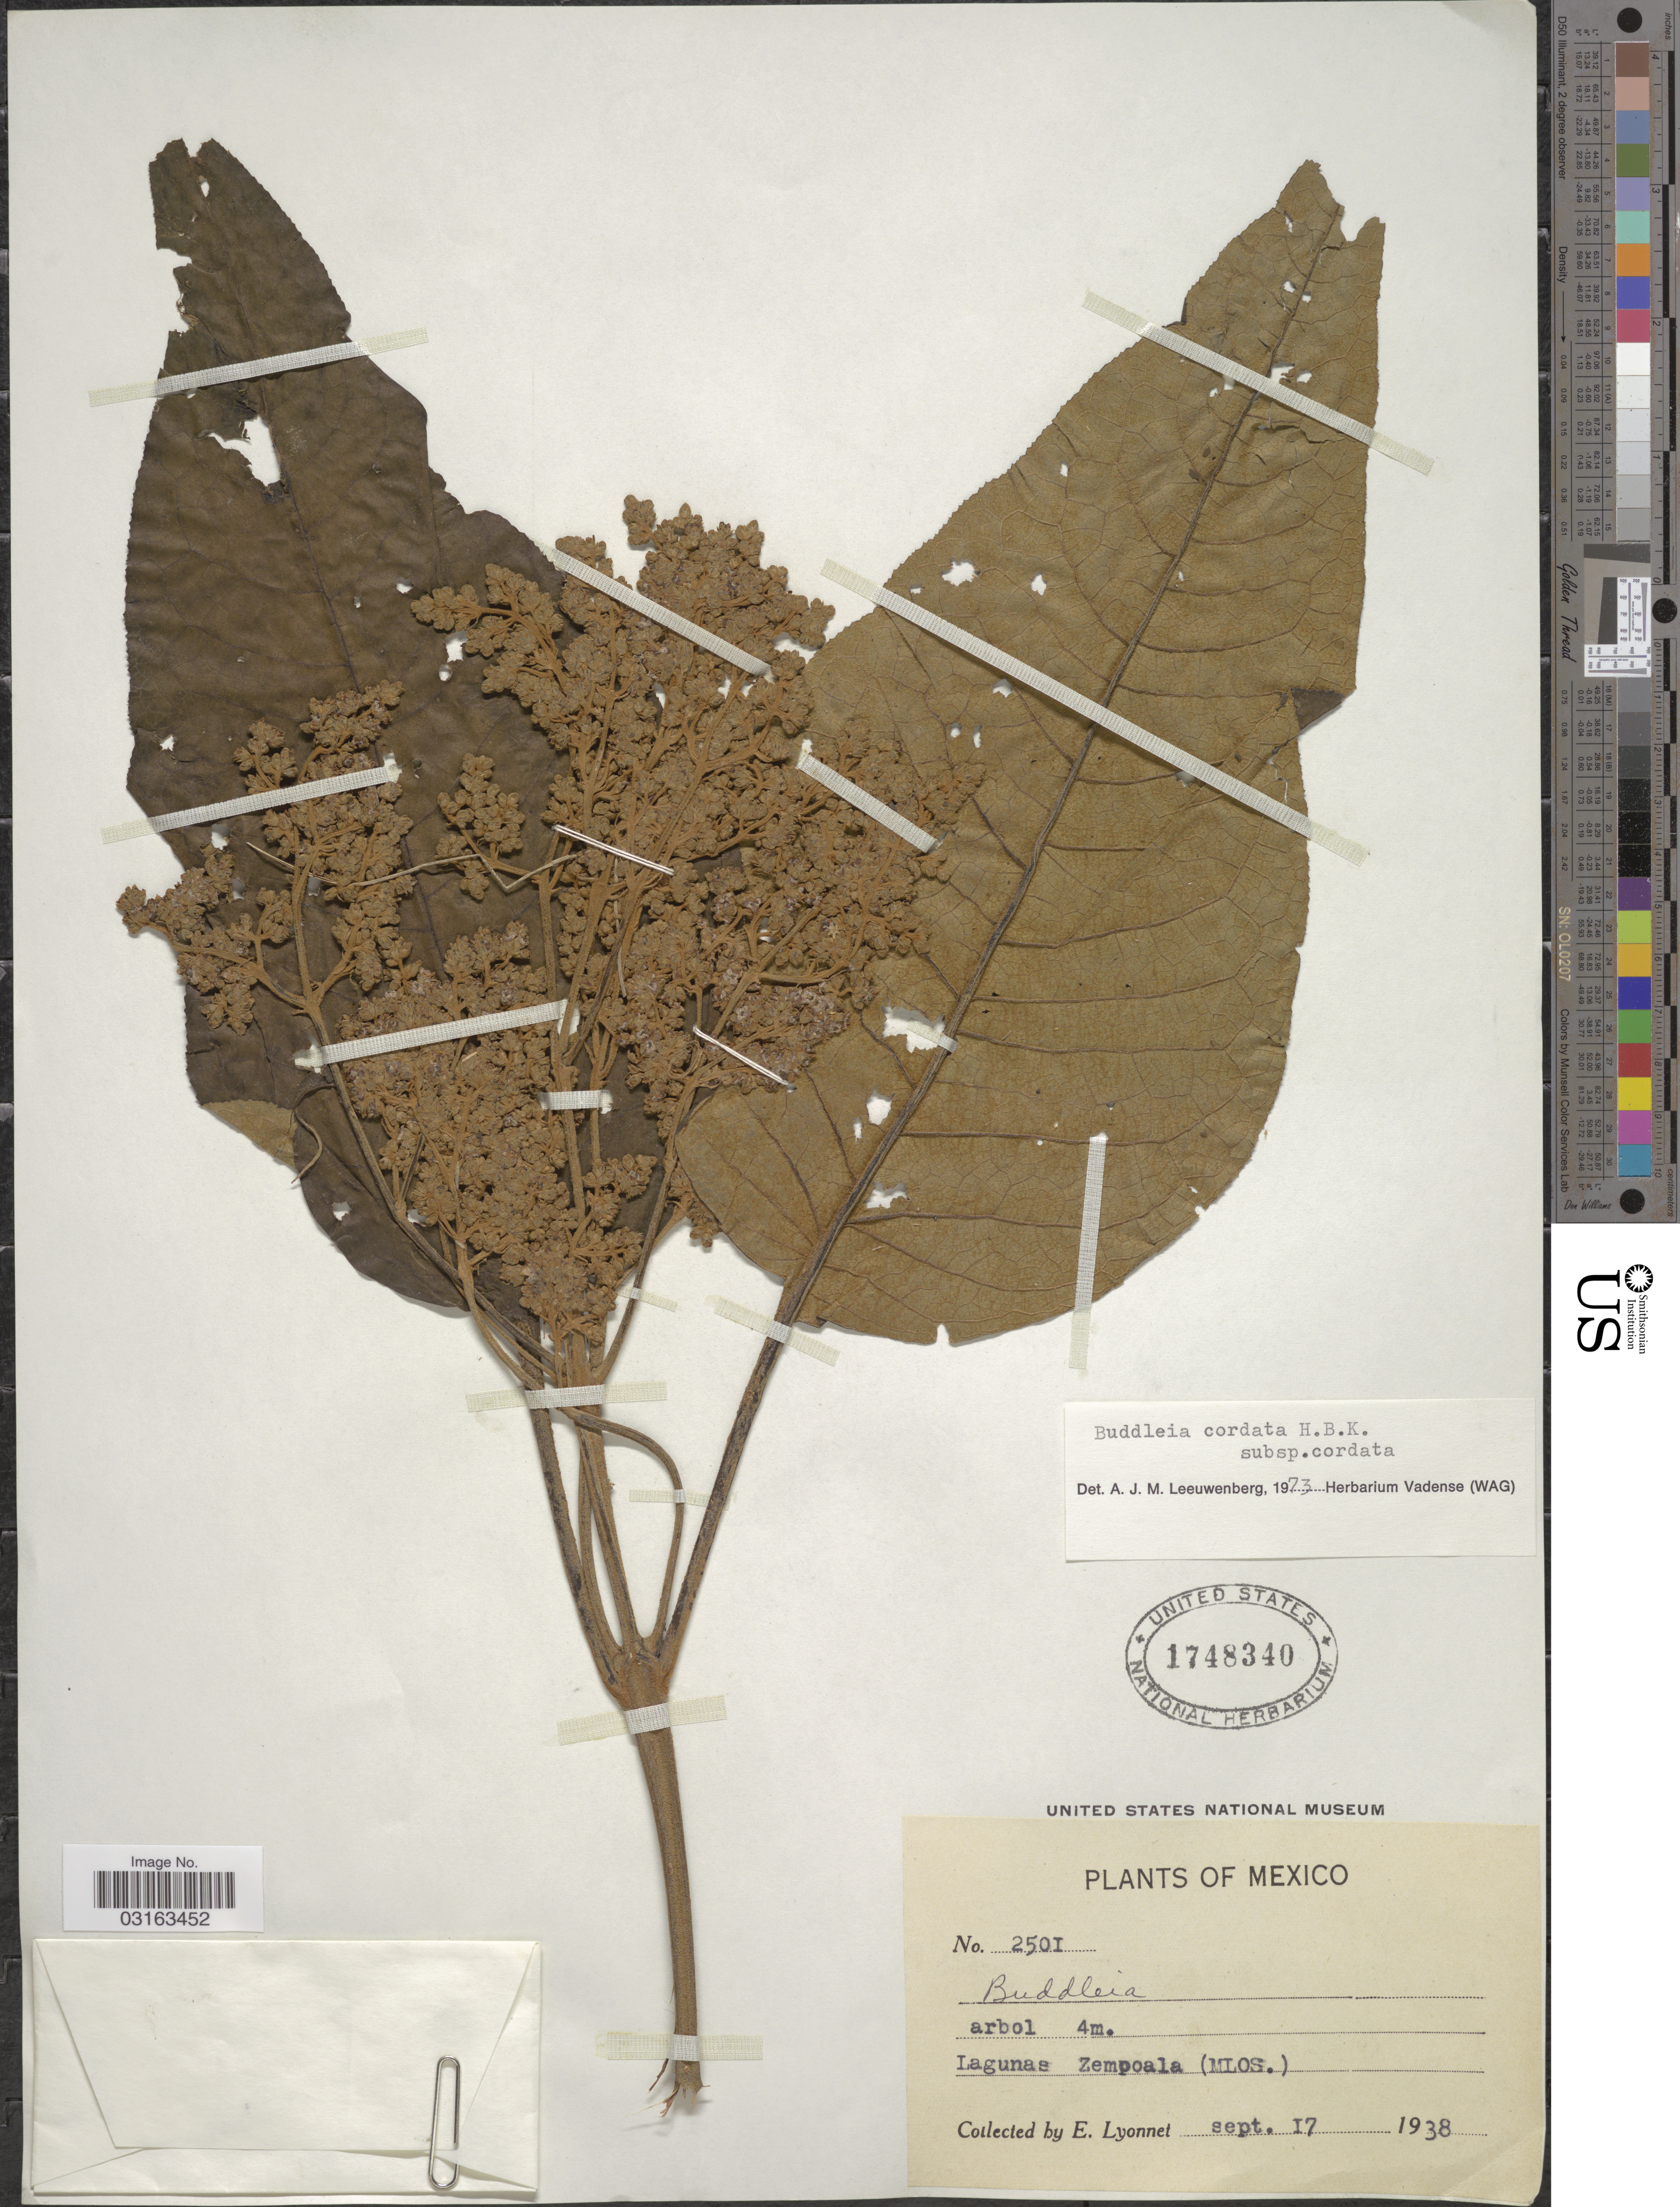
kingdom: Plantae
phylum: Tracheophyta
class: Magnoliopsida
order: Lamiales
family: Scrophulariaceae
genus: Buddleja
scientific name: Buddleja cordata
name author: Kunth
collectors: E. Lyonnet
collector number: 2501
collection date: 1938-09-17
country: Mexico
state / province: Morelos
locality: Lagunas Zempoala.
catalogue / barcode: US 1748340